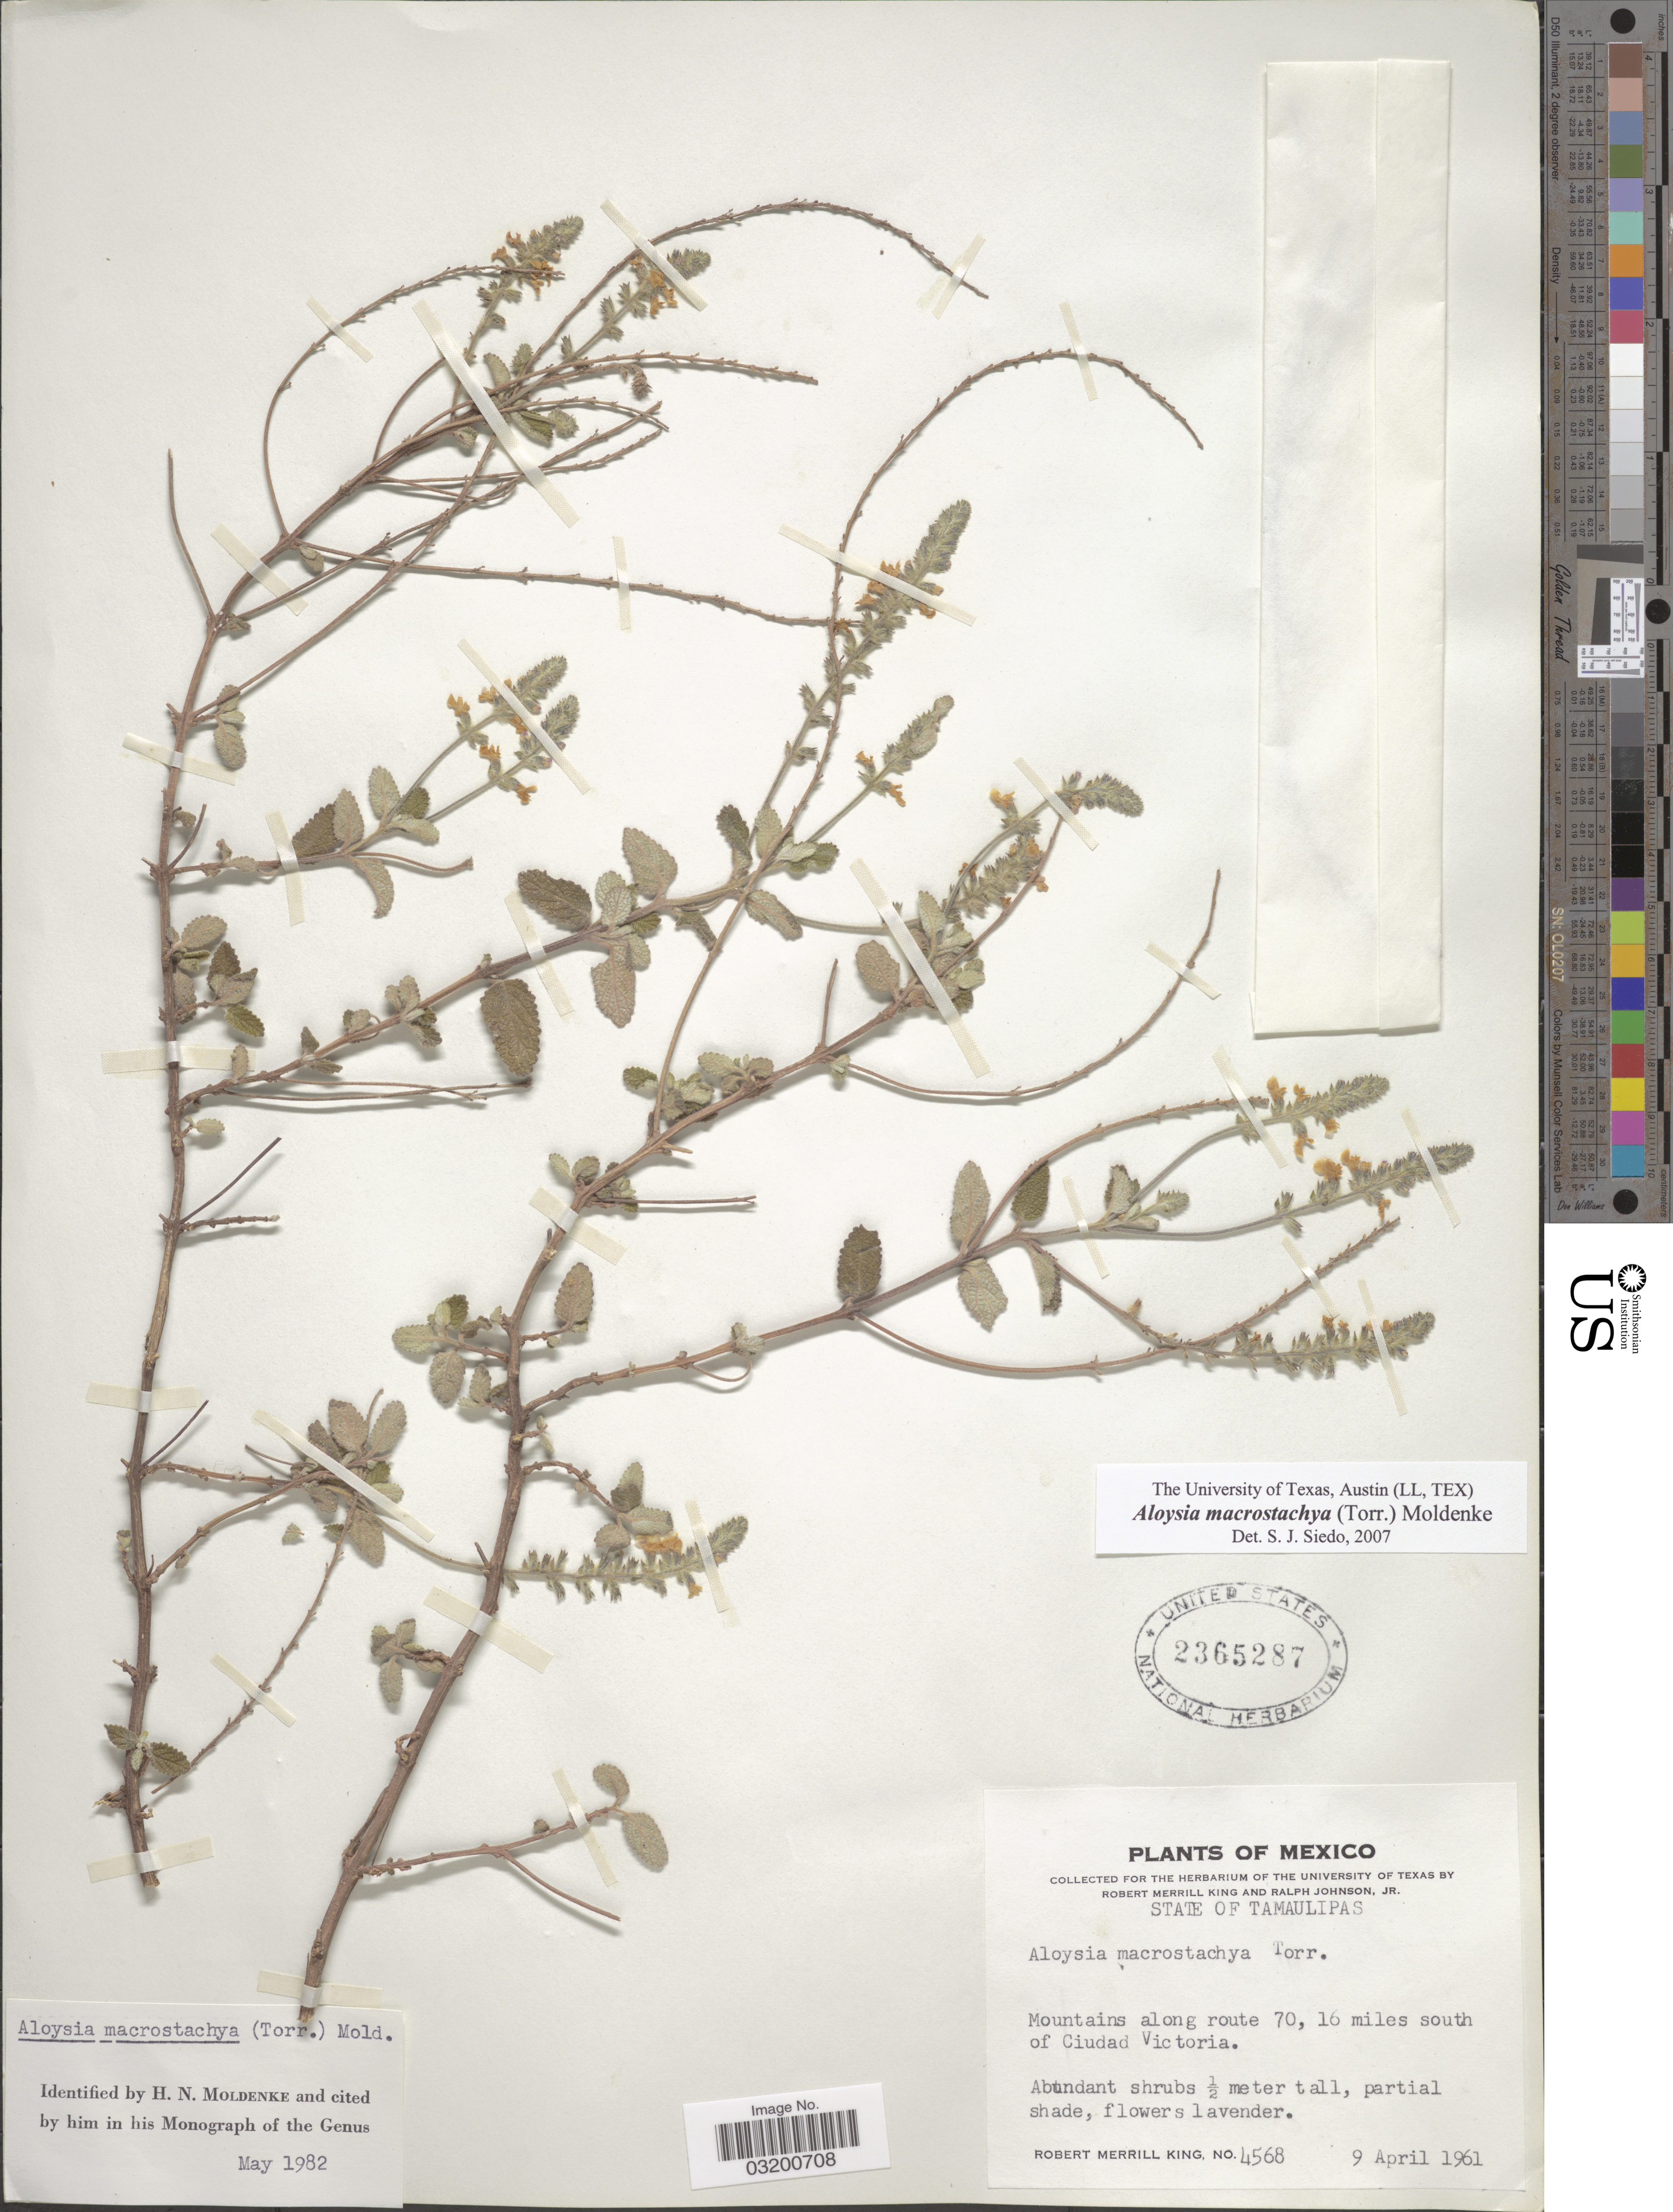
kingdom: Plantae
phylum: Tracheophyta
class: Magnoliopsida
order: Lamiales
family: Verbenaceae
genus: Aloysia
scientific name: Aloysia macrostachya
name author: (Torr.) Moldenke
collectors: R. M. King & R. Johnson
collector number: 4568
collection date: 1961-04-09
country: Mexico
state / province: Tamaulipas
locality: Mountains along route 70, 16 miles south of Ciudad Victoria.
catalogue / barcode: US 2365287